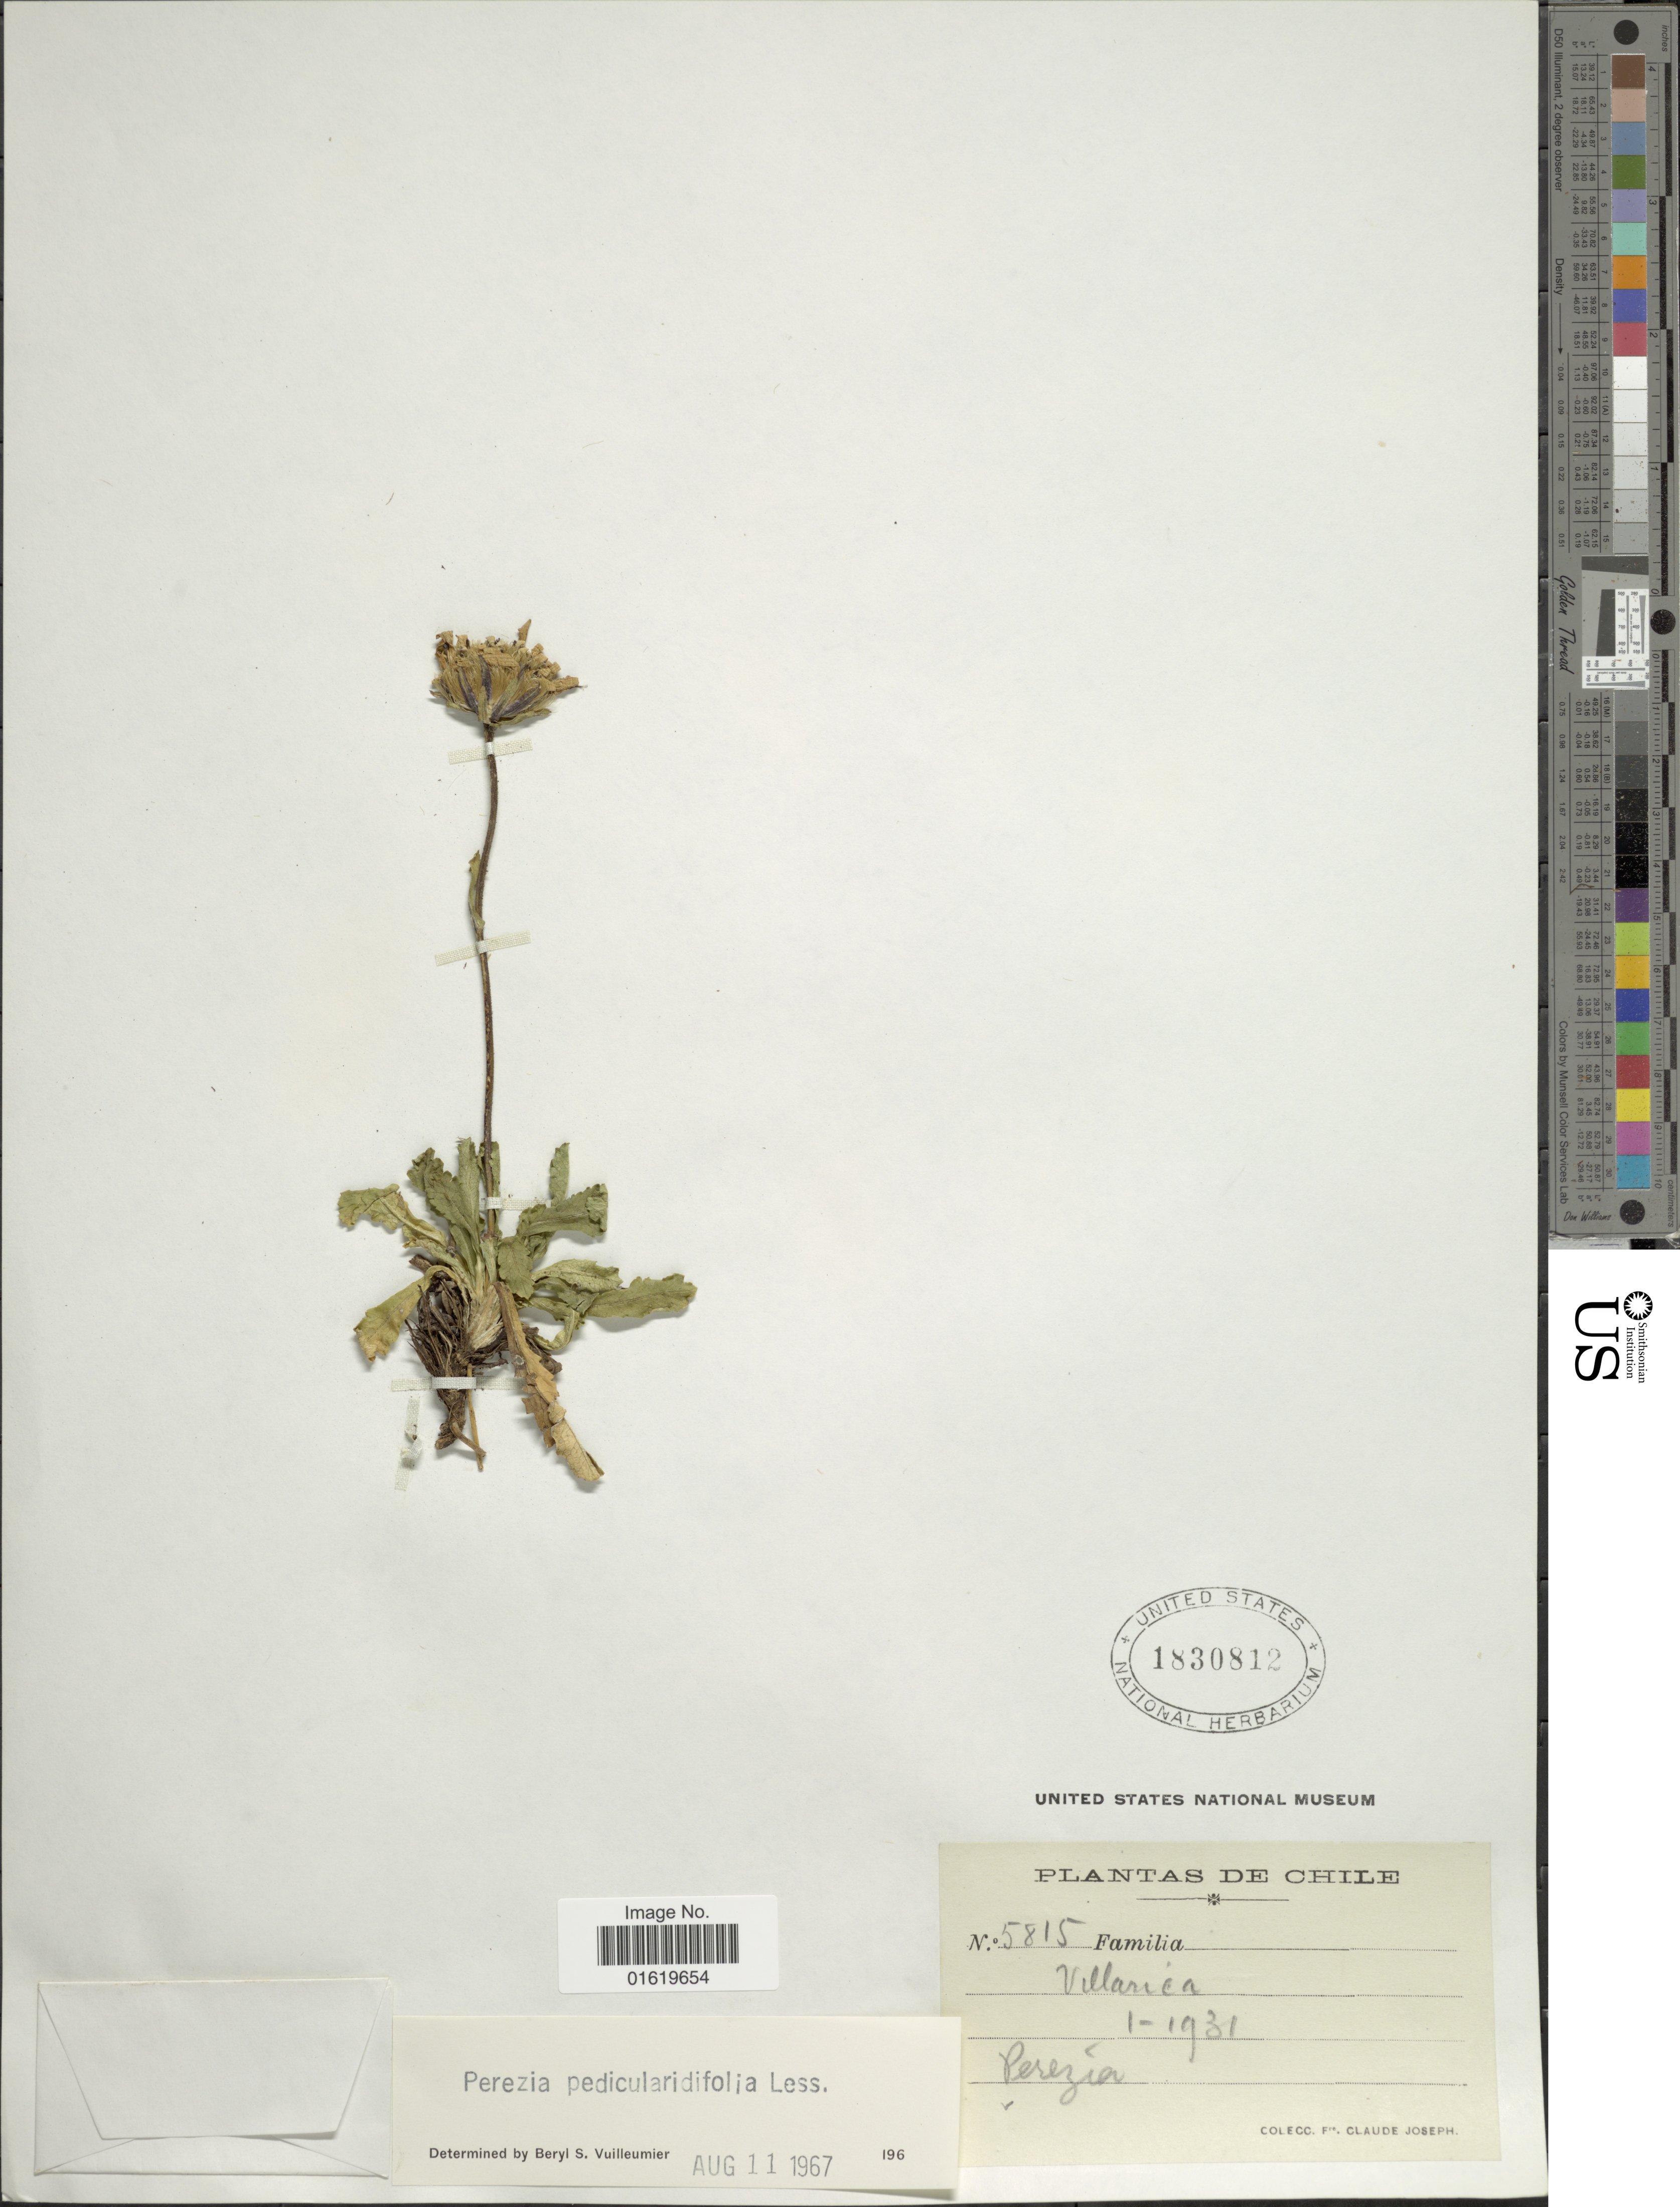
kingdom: Plantae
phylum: Tracheophyta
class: Magnoliopsida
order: Asterales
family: Asteraceae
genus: Perezia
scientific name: Perezia pedicularidifolia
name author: Less.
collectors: Bro. Claude-Joseph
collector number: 5815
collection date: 1931-01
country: Chile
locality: Villarica.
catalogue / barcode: US 1830812